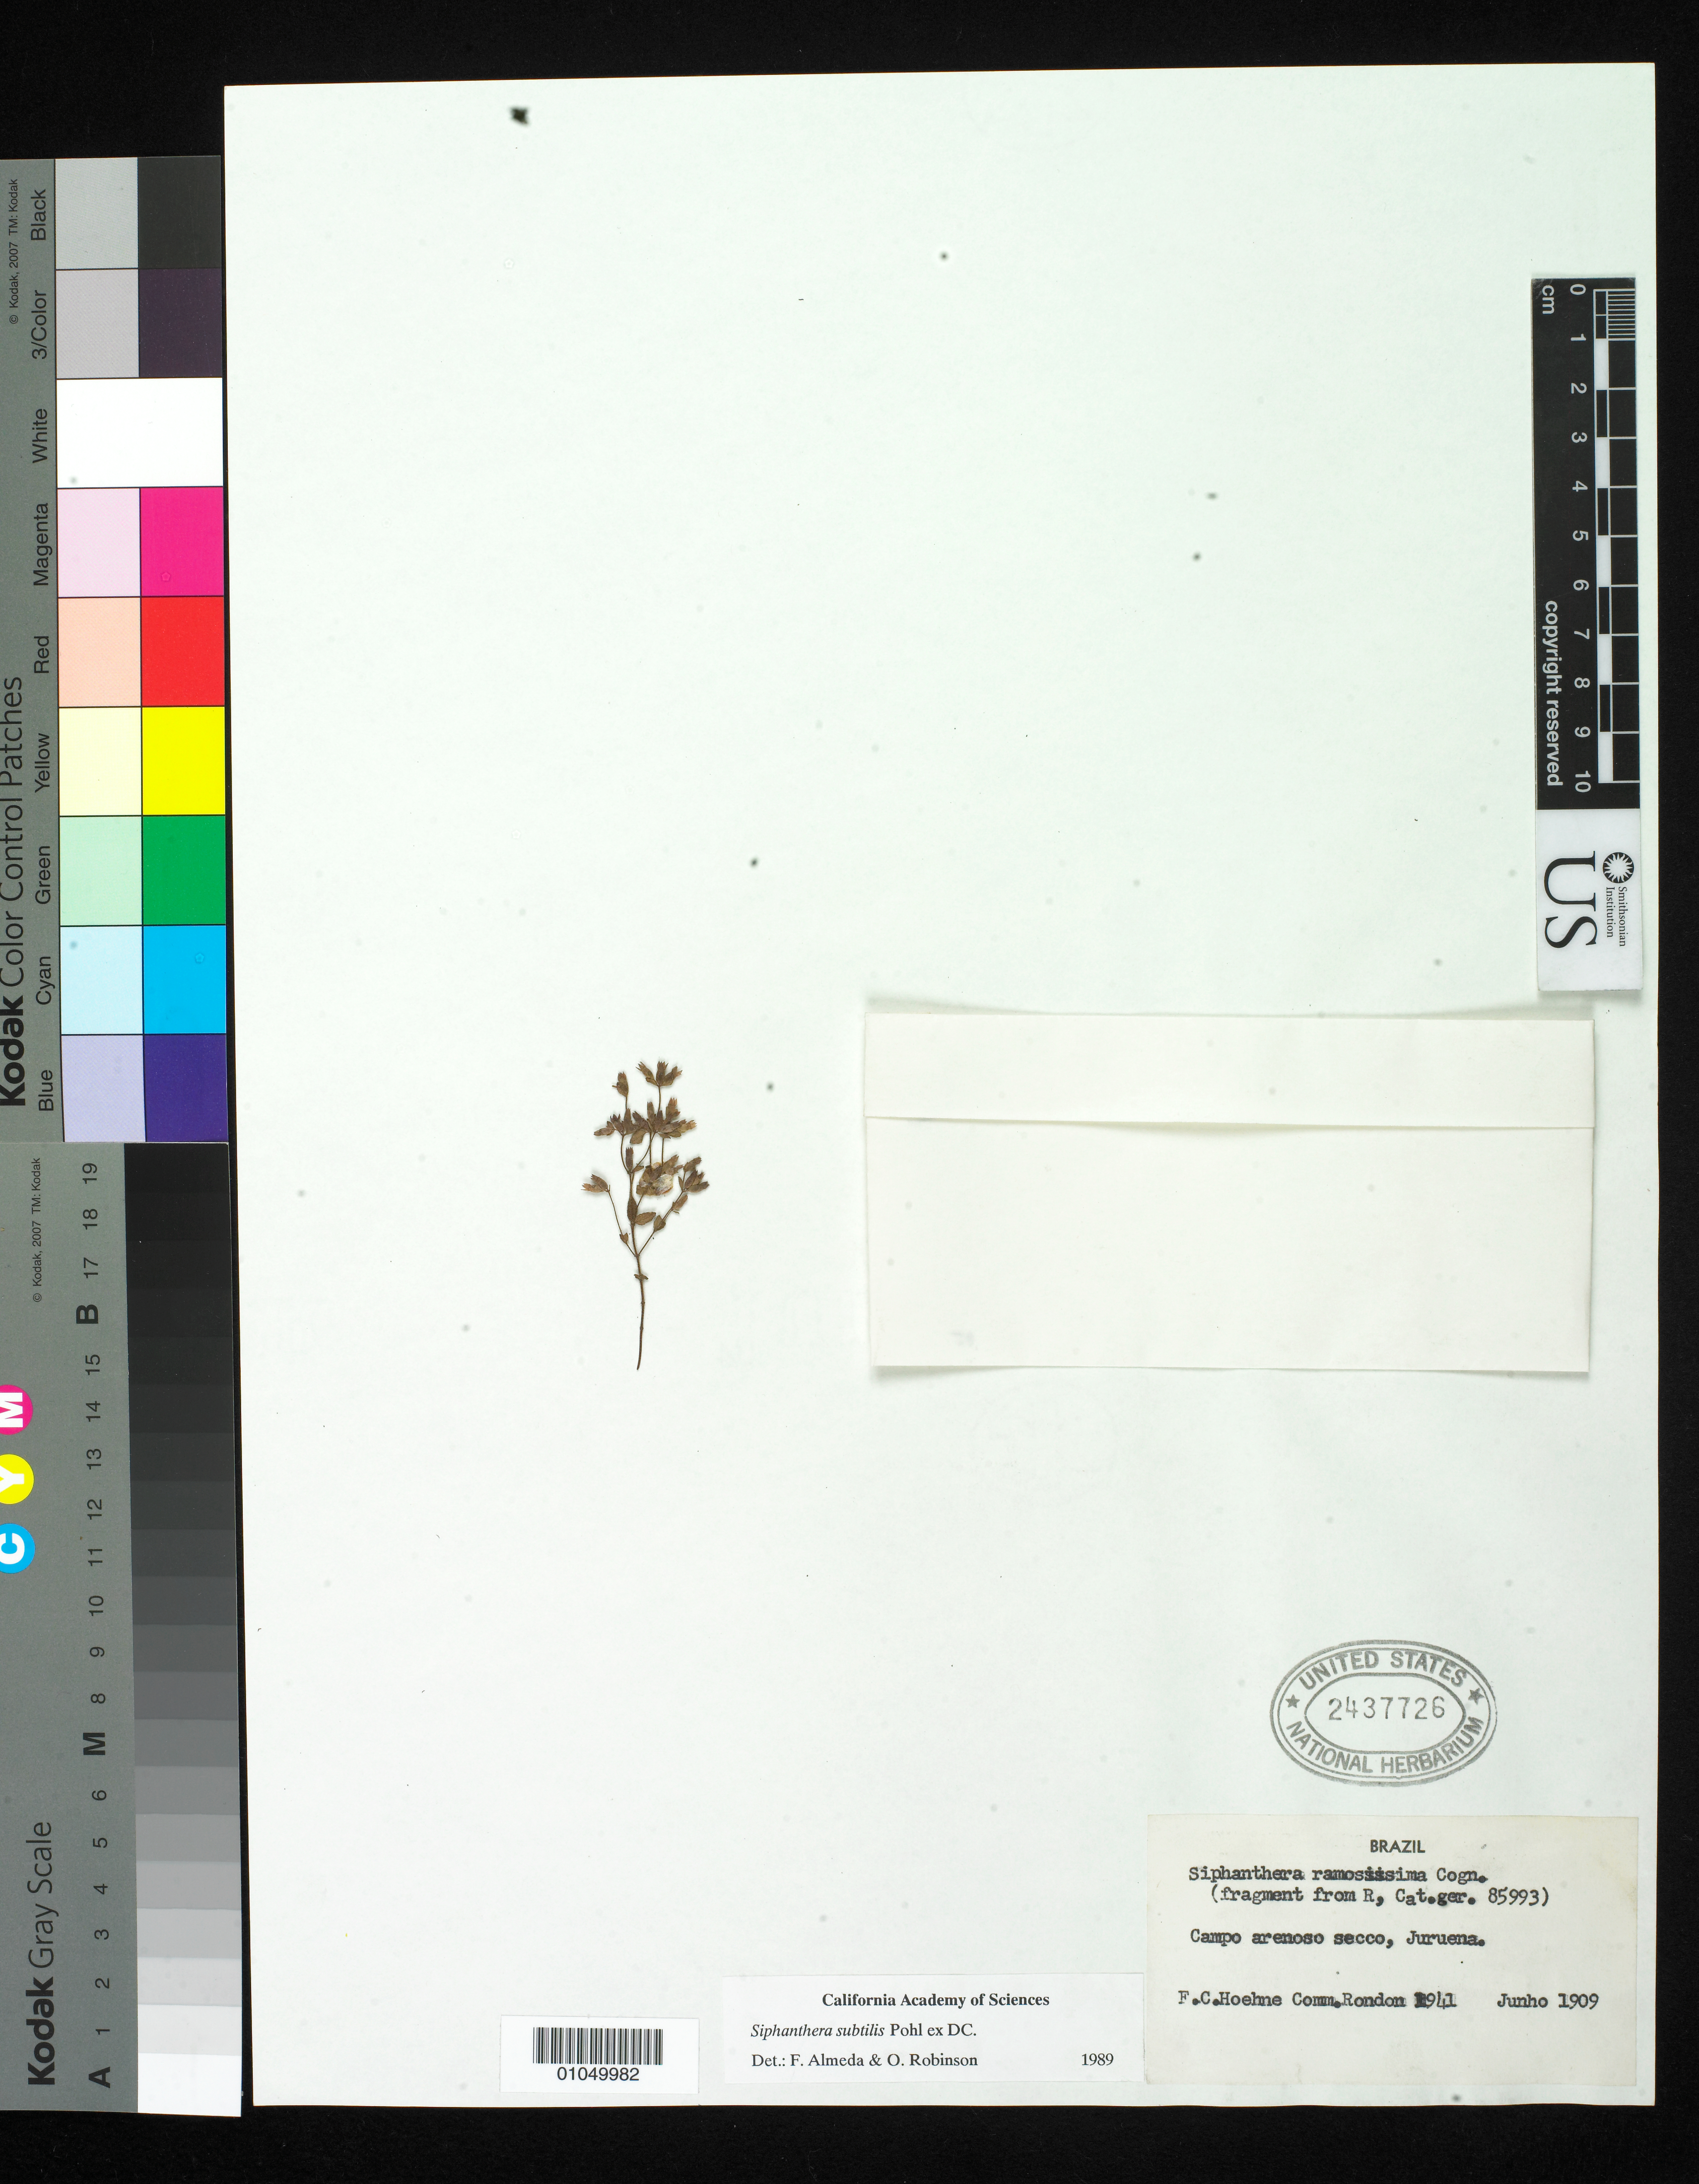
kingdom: Plantae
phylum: Tracheophyta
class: Magnoliopsida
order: Myrtales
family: Melastomataceae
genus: Siphanthera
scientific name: Siphanthera ramosissima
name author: Cogn. ex Hoehne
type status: Type Fragment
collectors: F. C. Hoehne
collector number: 1941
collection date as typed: Jun 1909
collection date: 1909-06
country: Brazil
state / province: Mato Grosso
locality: Juruena.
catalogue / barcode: US 2437726